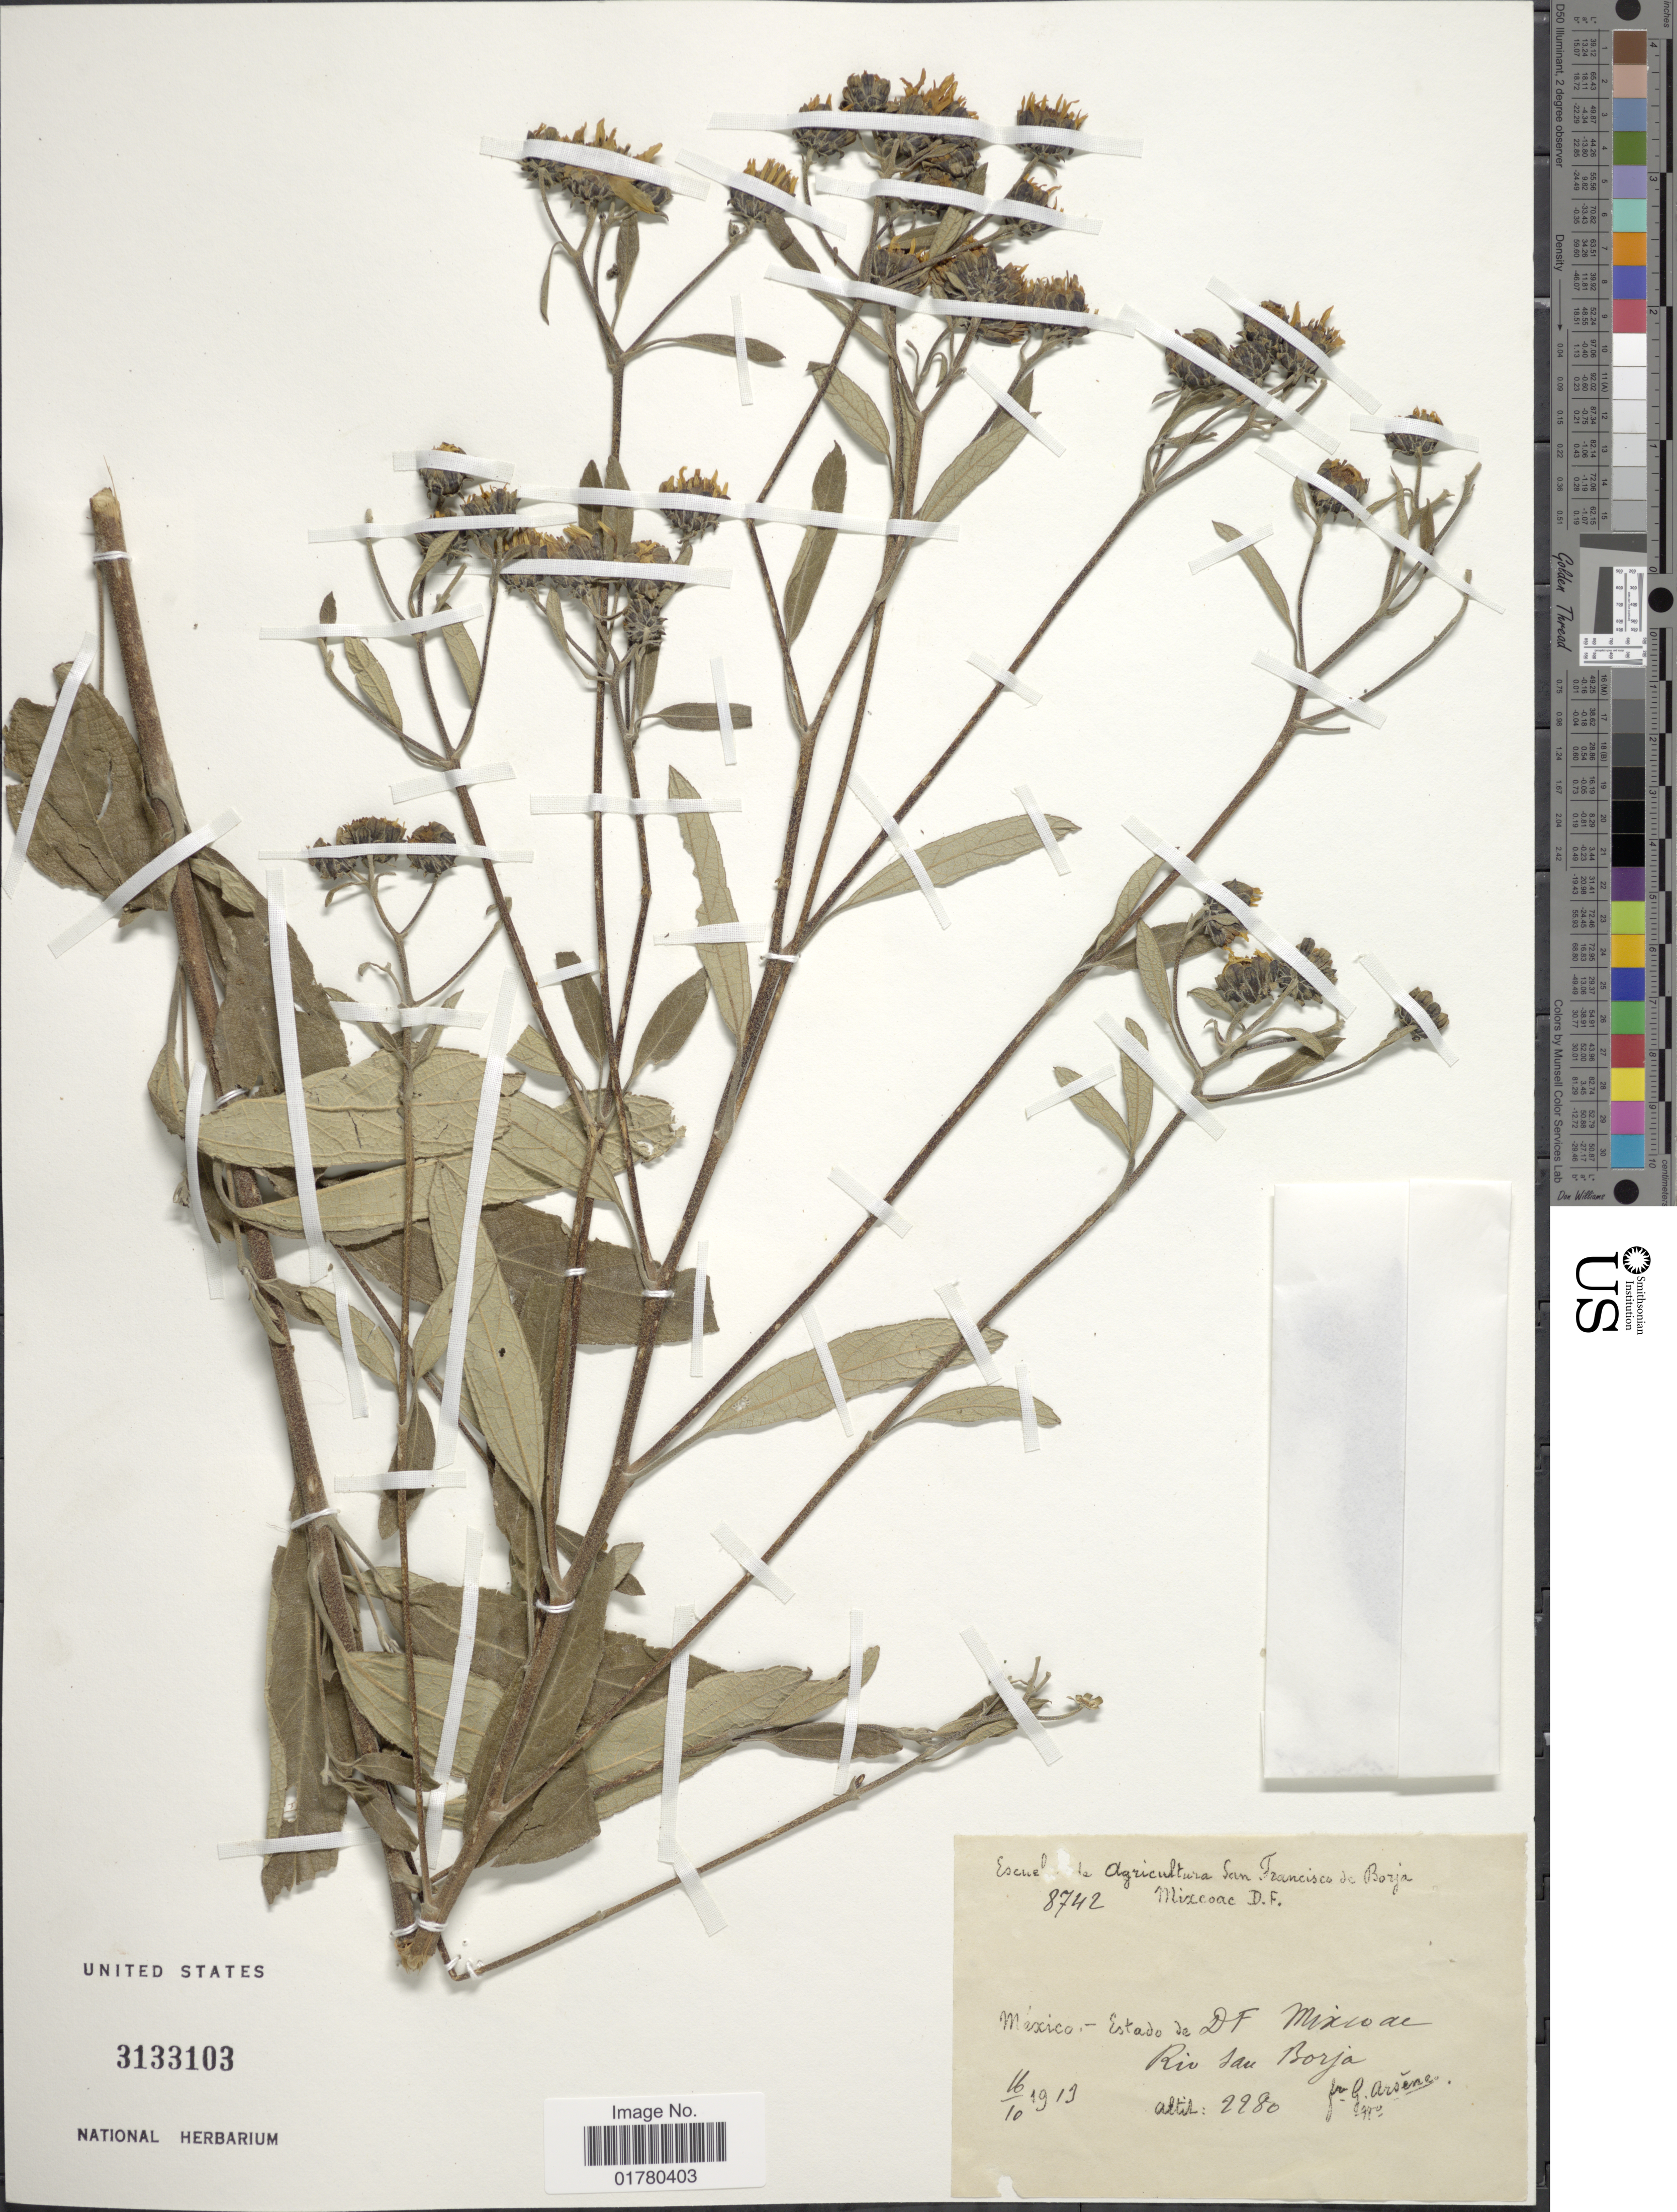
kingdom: Plantae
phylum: Tracheophyta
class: Magnoliopsida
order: Asterales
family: Asteraceae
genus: Verbesina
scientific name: Verbesina sp.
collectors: Bro. G. Arsène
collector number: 8742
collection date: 1919-10-16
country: Mexico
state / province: Distrito Federal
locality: Mixcoac, Rio San Borja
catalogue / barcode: US 3133103